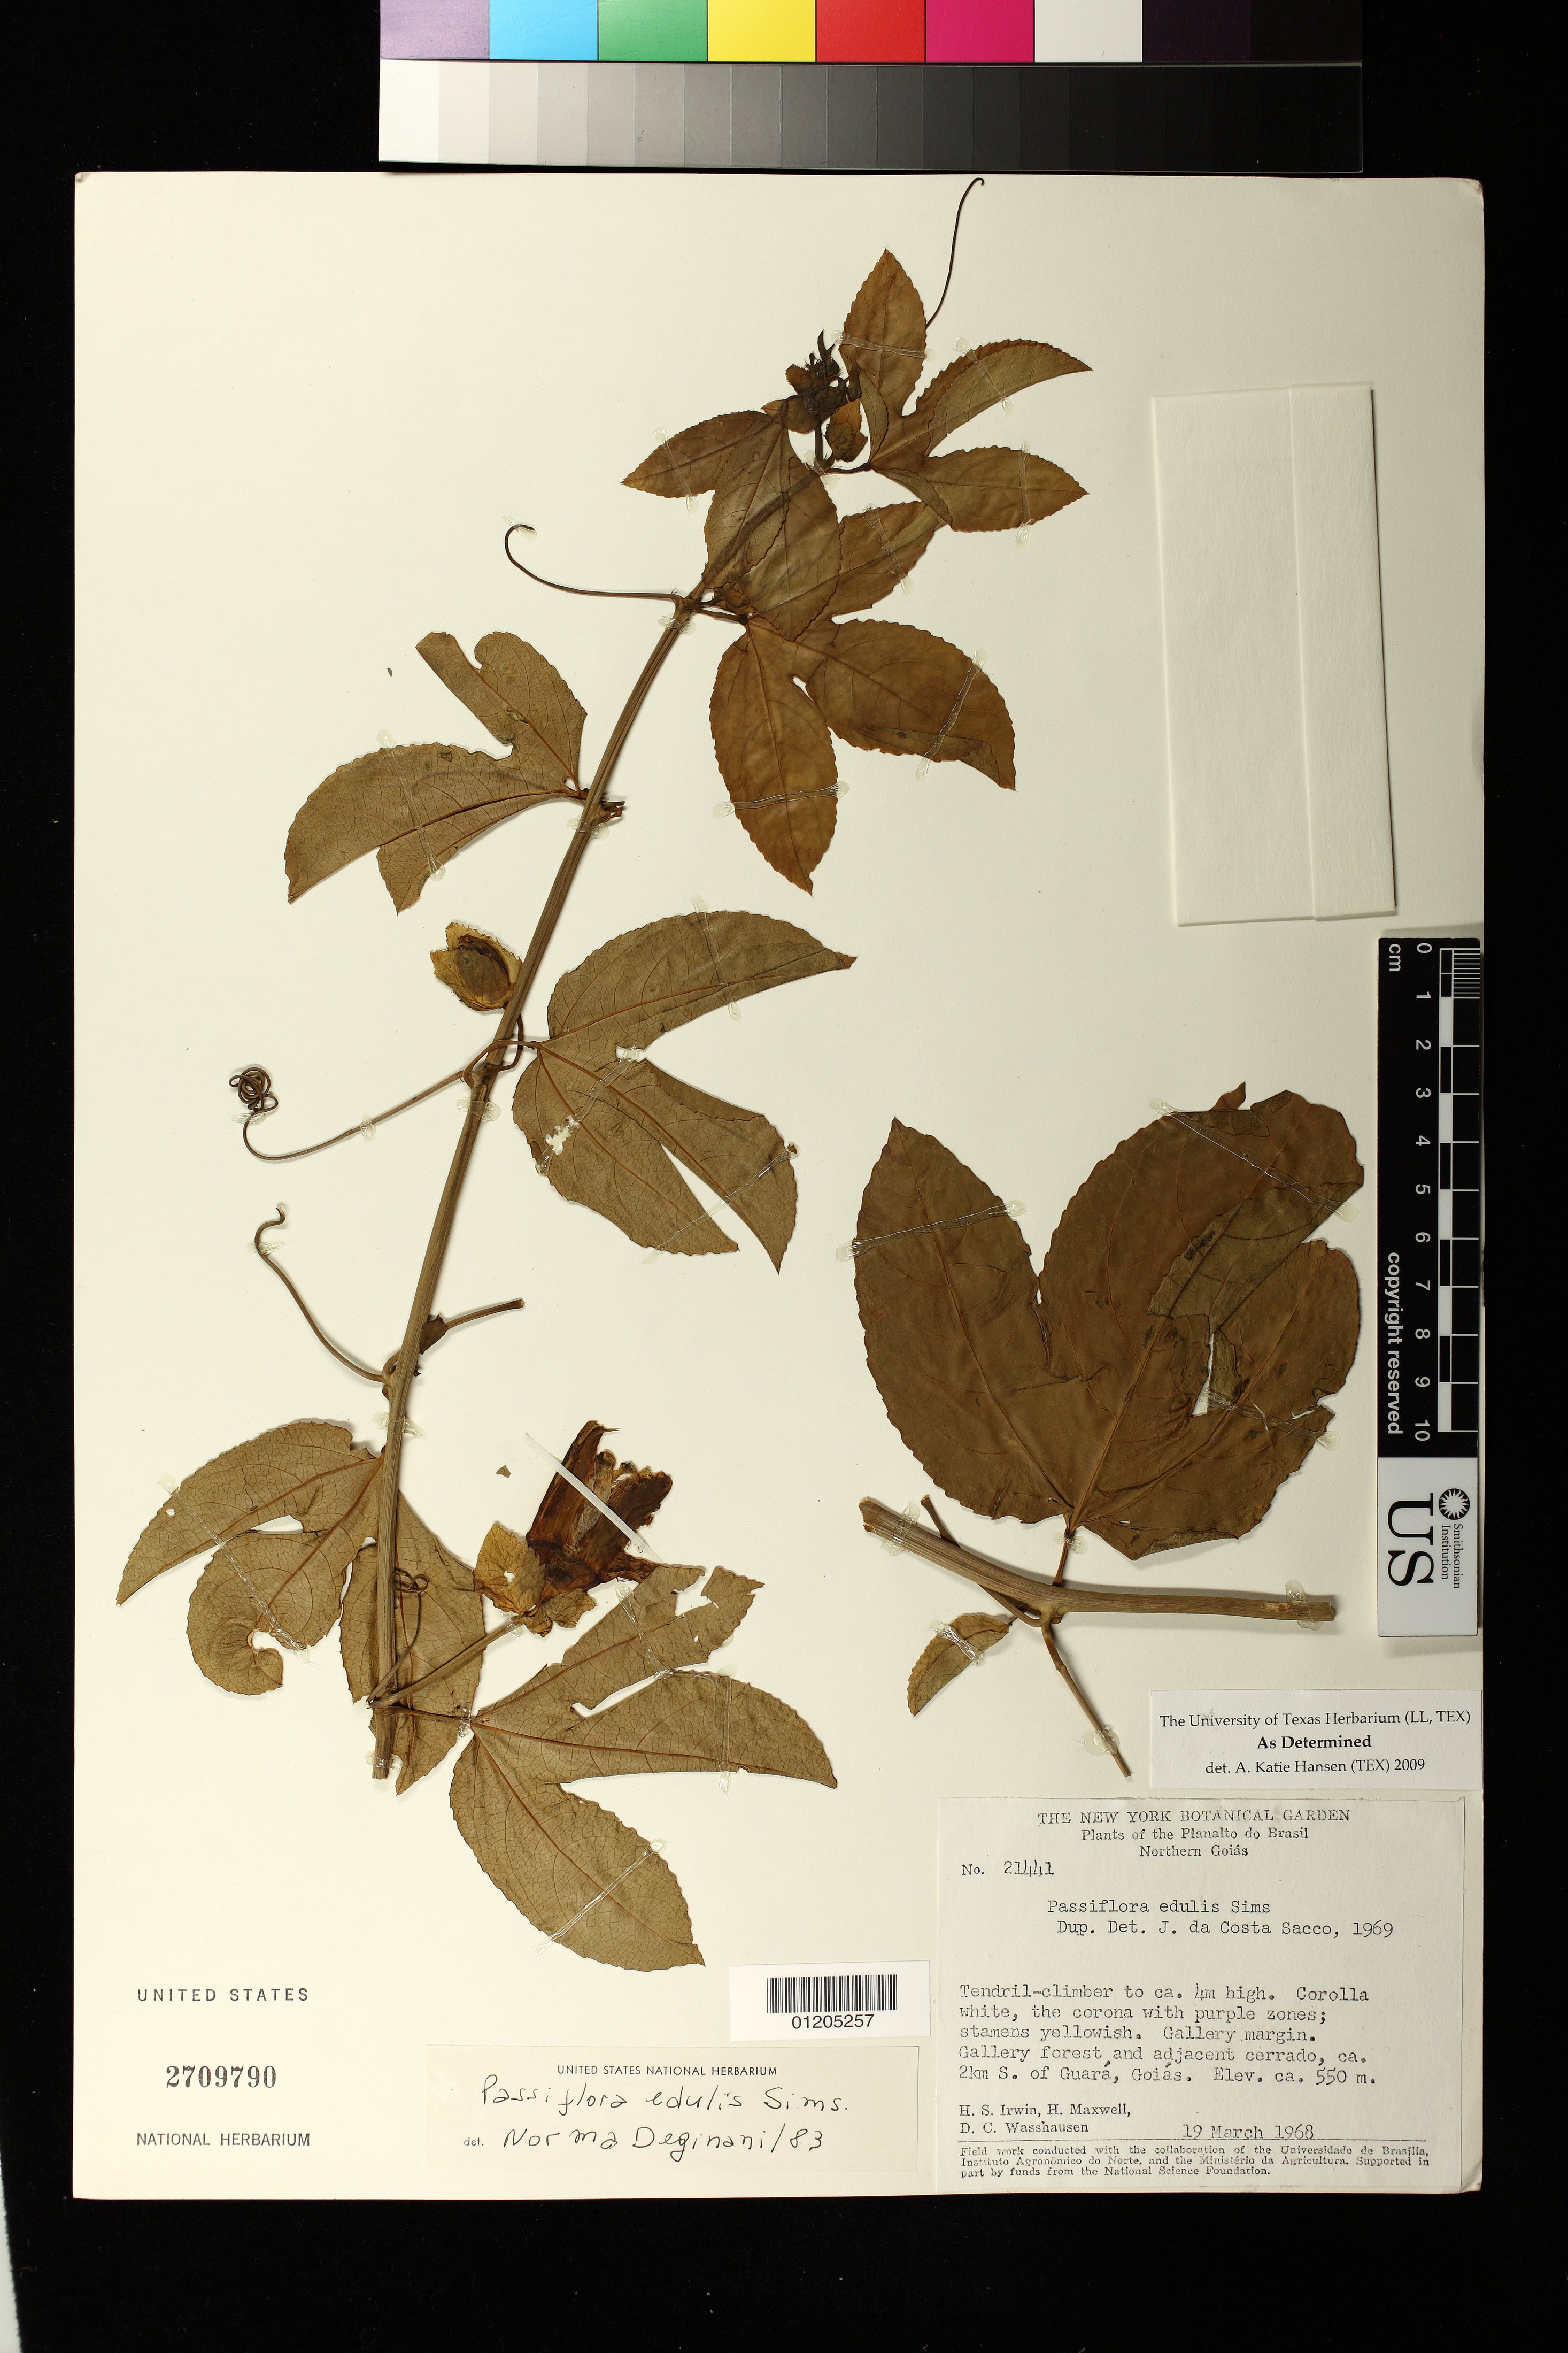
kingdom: Plantae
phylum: Tracheophyta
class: Magnoliopsida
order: Malpighiales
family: Passifloraceae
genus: Passiflora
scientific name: Passiflora edulis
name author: Sims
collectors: H. Irwin, H. Maxwell & D. C. Wasshausen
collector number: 21441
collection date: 1968-03-19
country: Brazil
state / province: Distrito Federal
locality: Gallery margin. Gallery forest and adjacent cerrado, ca. 2km S. of Guara, Goias.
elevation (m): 550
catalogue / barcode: US 2709790